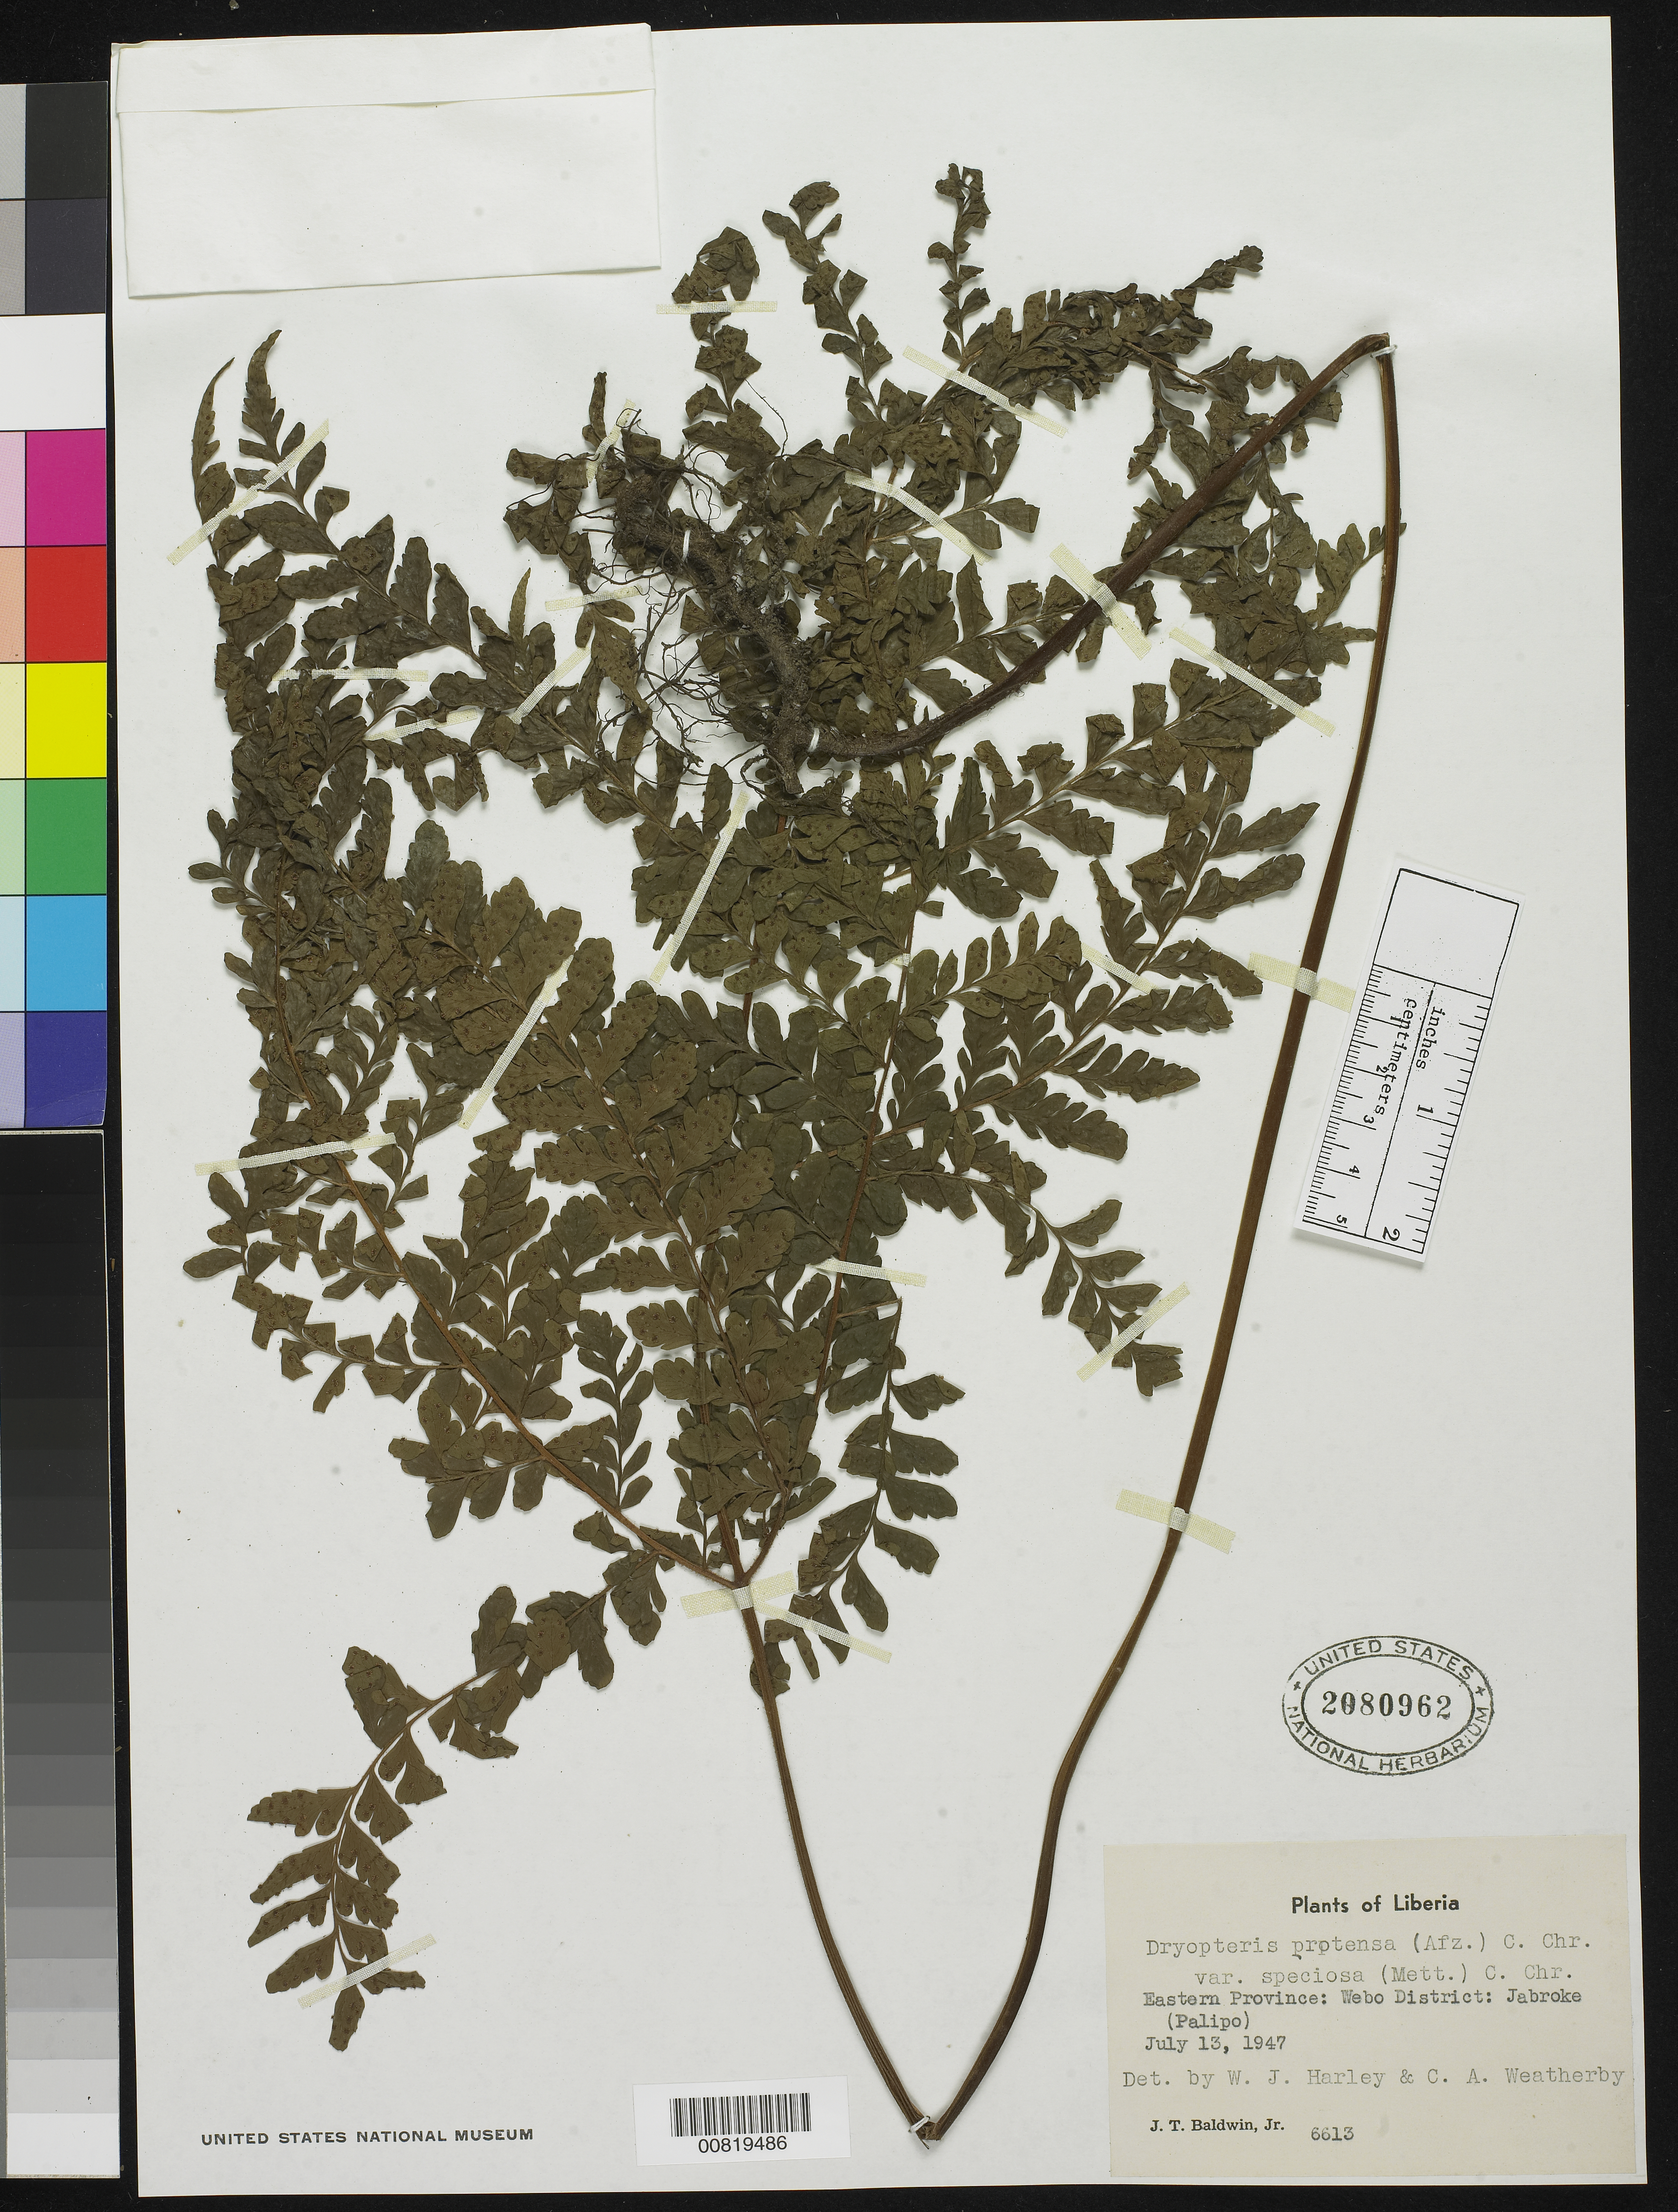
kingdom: Plantae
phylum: Tracheophyta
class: Polypodiopsida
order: Polypodiales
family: Tectariaceae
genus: Triplophyllum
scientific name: Triplophyllum speciosum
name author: (Mett. ex Kuhn)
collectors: J. T. Baldwin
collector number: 6613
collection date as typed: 13 Jul 1947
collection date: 1947-07-13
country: Liberia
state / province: River Gee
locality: Eastern Province: Webo District, Jabroke (Palipo)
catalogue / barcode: US 2080962